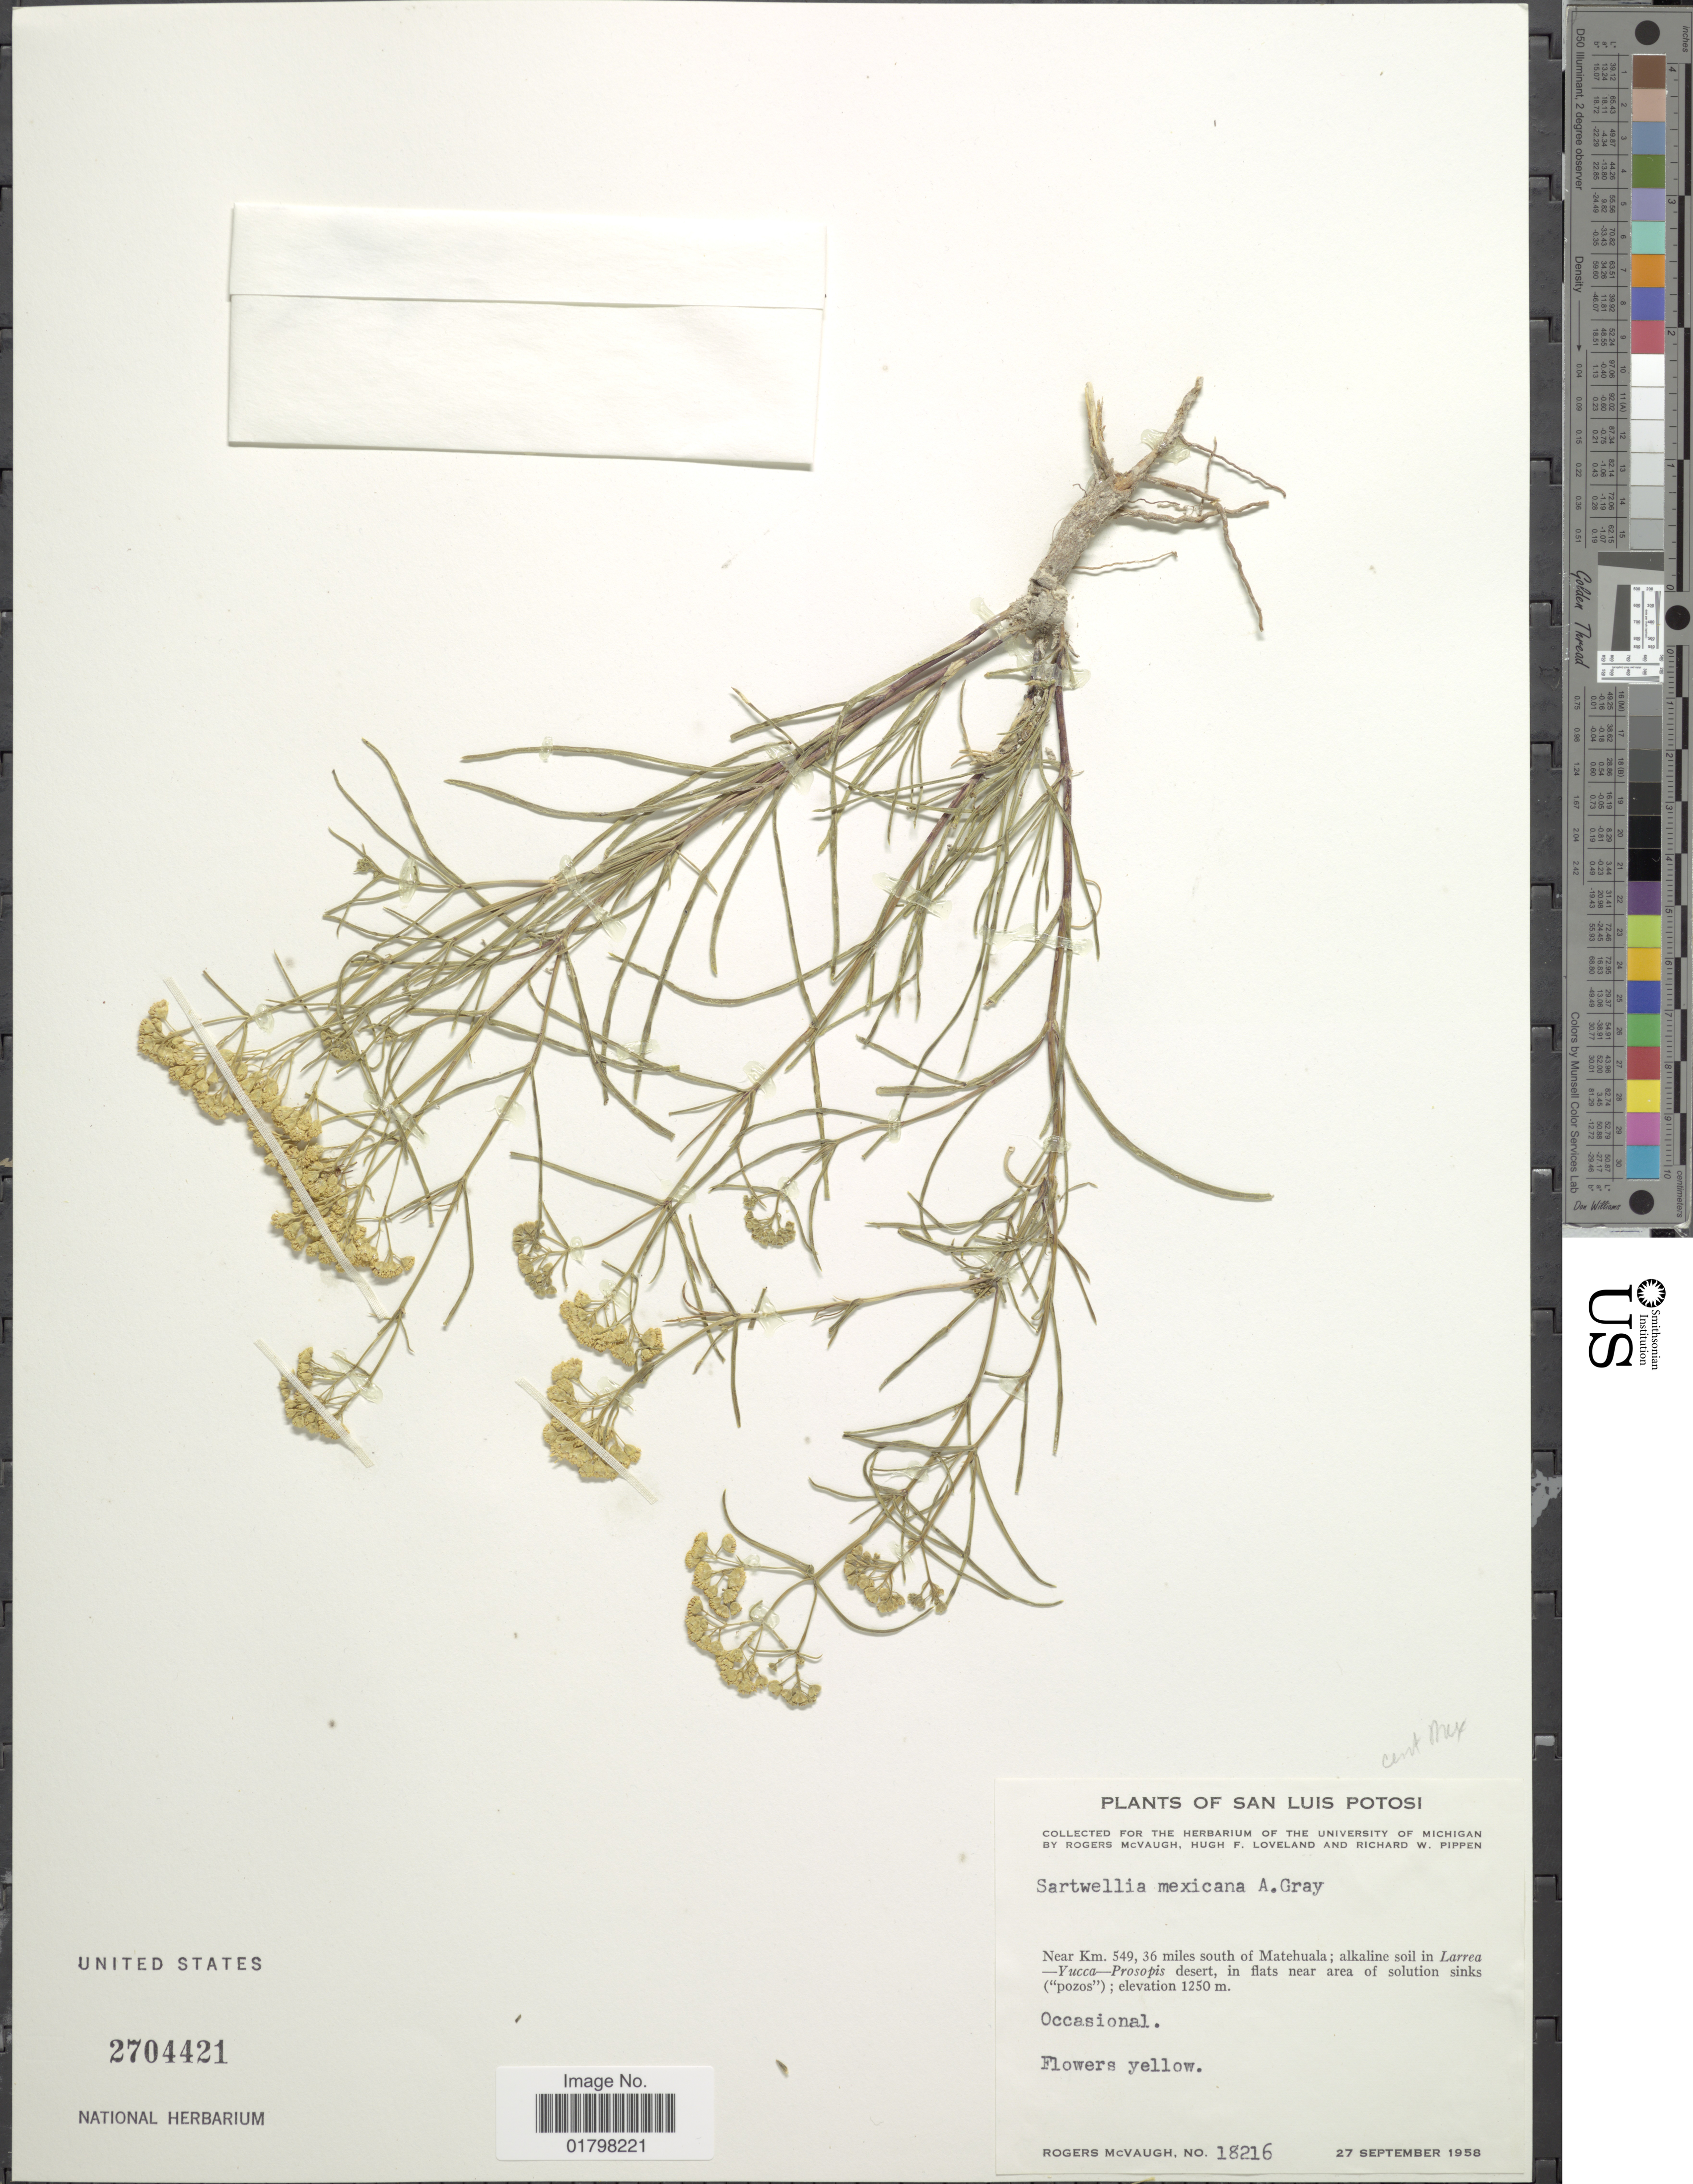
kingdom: Plantae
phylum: Tracheophyta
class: Magnoliopsida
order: Asterales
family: Asteraceae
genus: Sartwellia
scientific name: Sartwellia mexicana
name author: A. Gray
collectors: R. McVaugh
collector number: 18216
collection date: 1958-09-27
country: Mexico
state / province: San Luis Potosí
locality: Near Km. 549, 36 miles south of Matehuala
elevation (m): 1250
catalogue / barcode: US 2704421